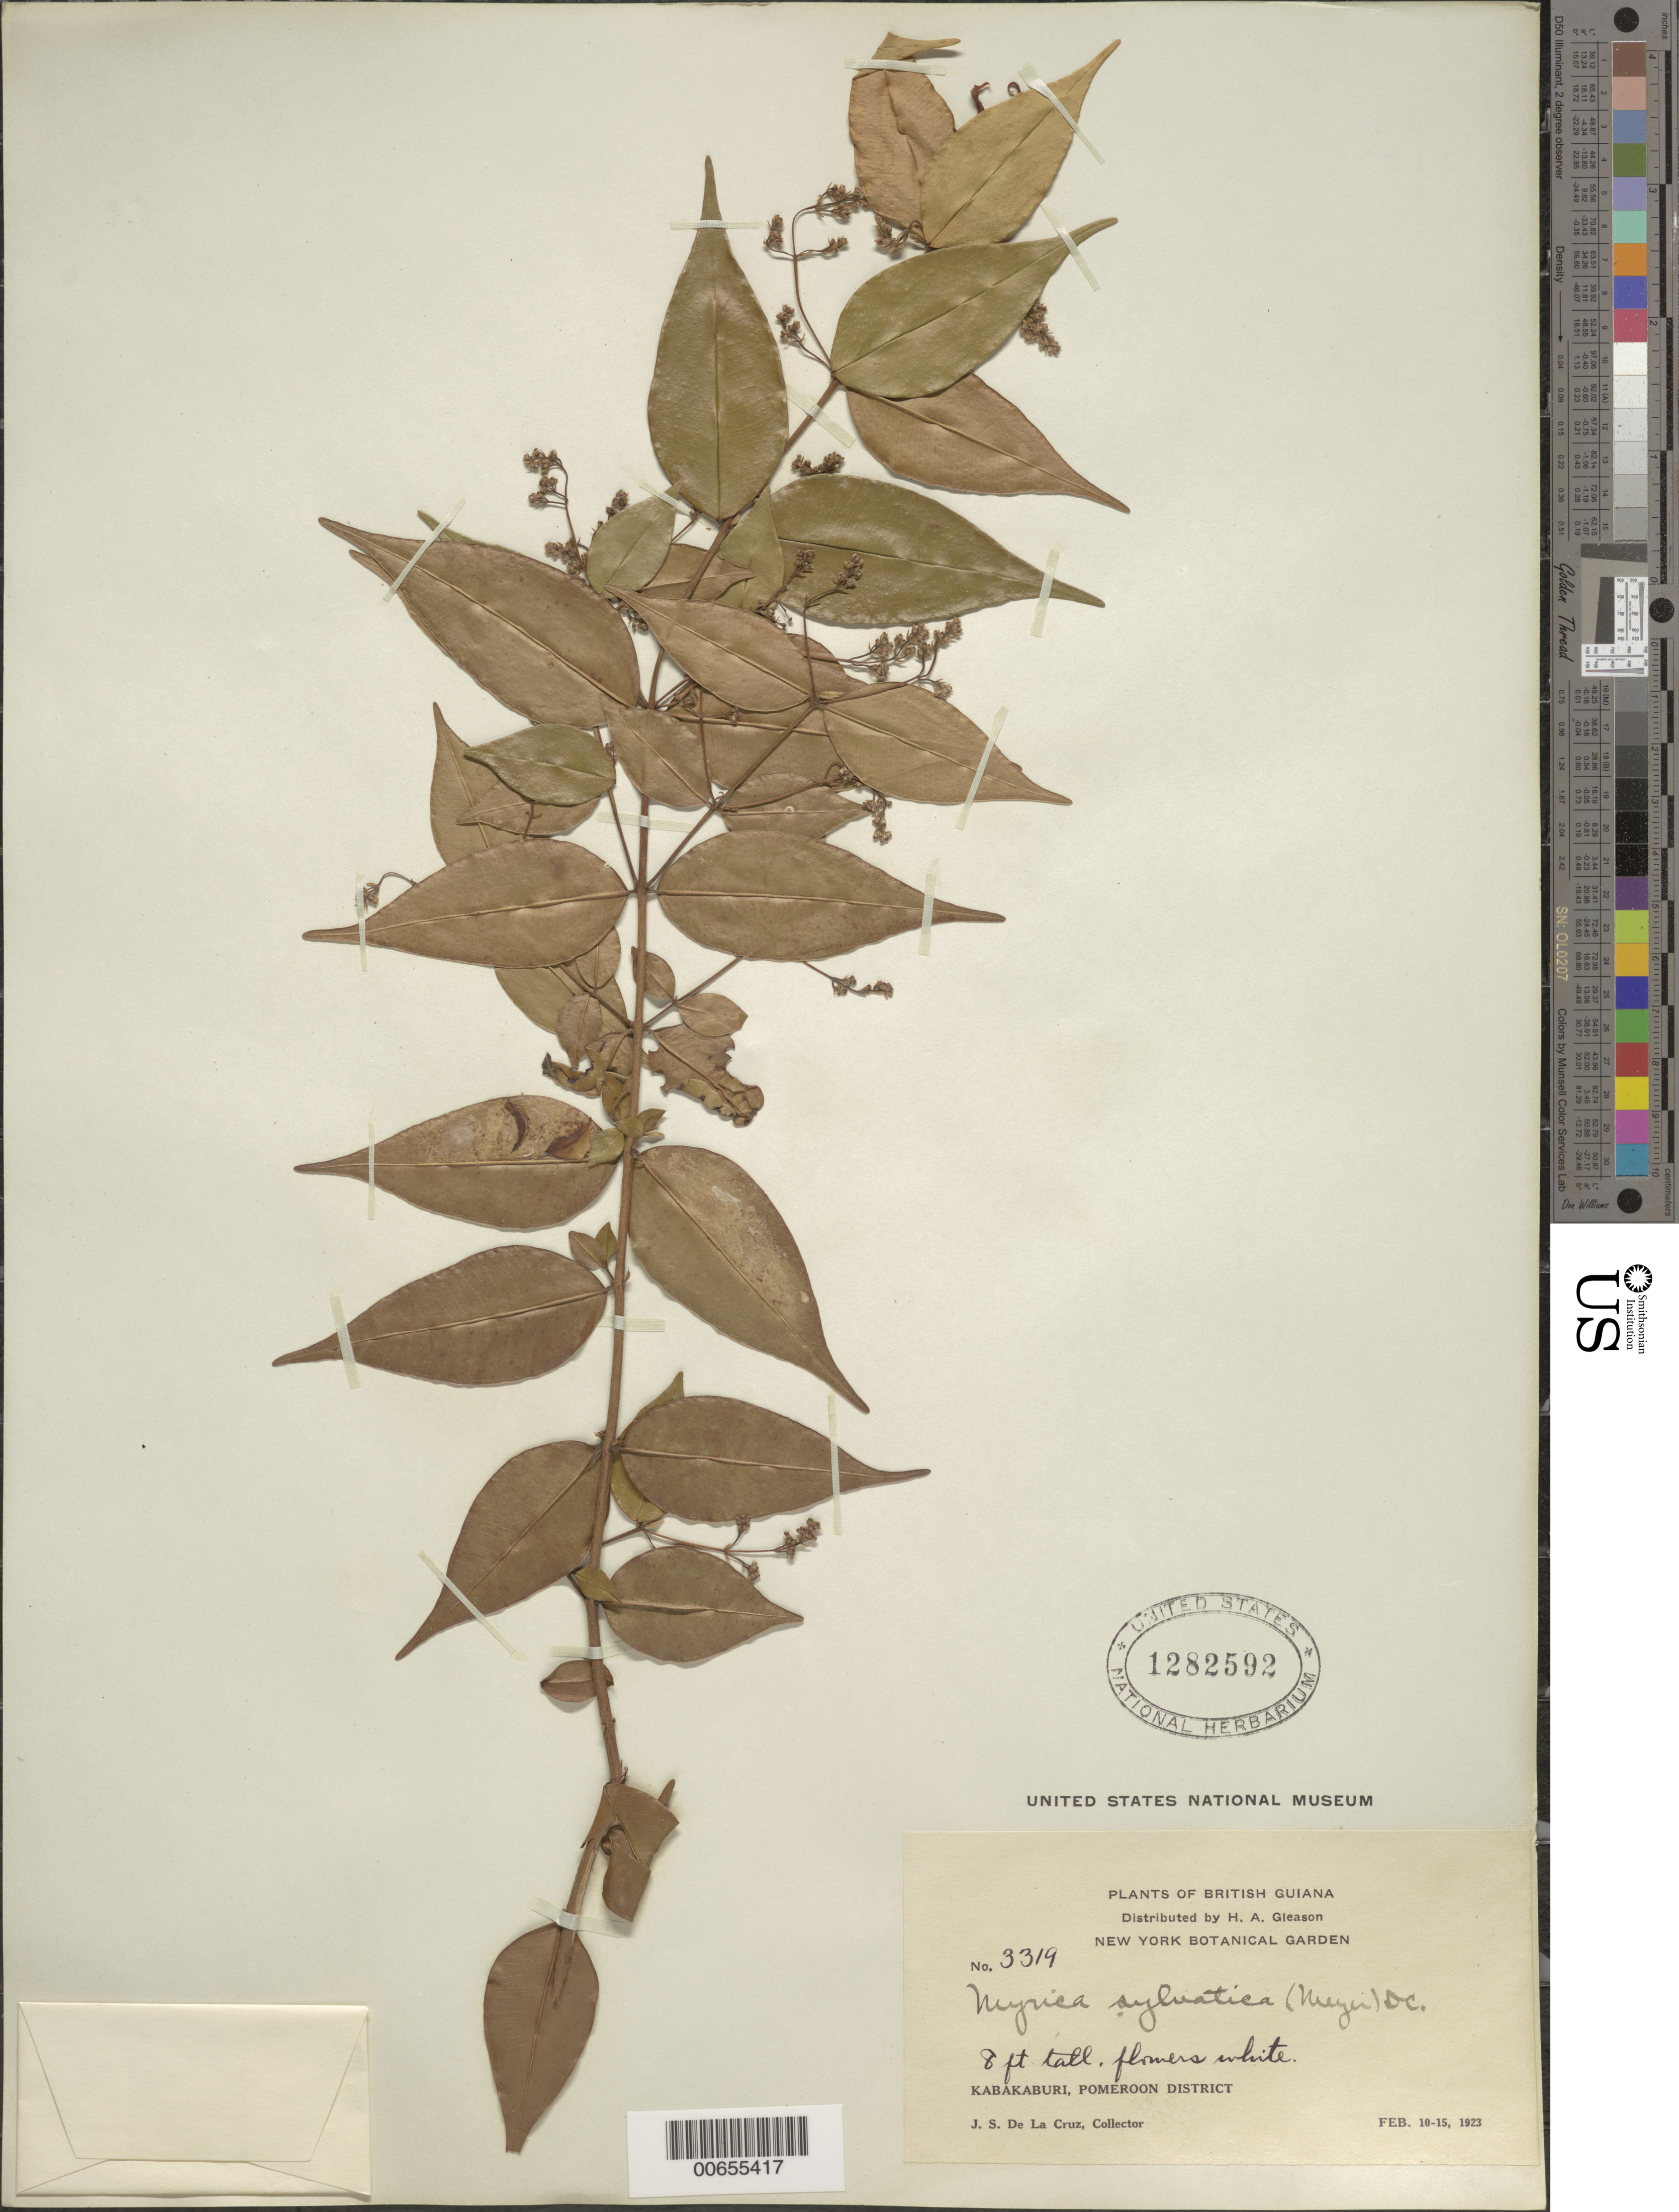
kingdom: Plantae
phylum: Tracheophyta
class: Magnoliopsida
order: Myrtales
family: Myrtaceae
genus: Myrcia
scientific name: Myrcia sylvatica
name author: (G. Mey.) DC.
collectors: J. S. de la Cruz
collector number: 3319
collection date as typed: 10-Feb-23 to 15-Feb-23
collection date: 1923-02-10/1923-02-15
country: Guyana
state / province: Pomeroon-Supenaam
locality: Kabakaburi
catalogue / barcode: US 1282592